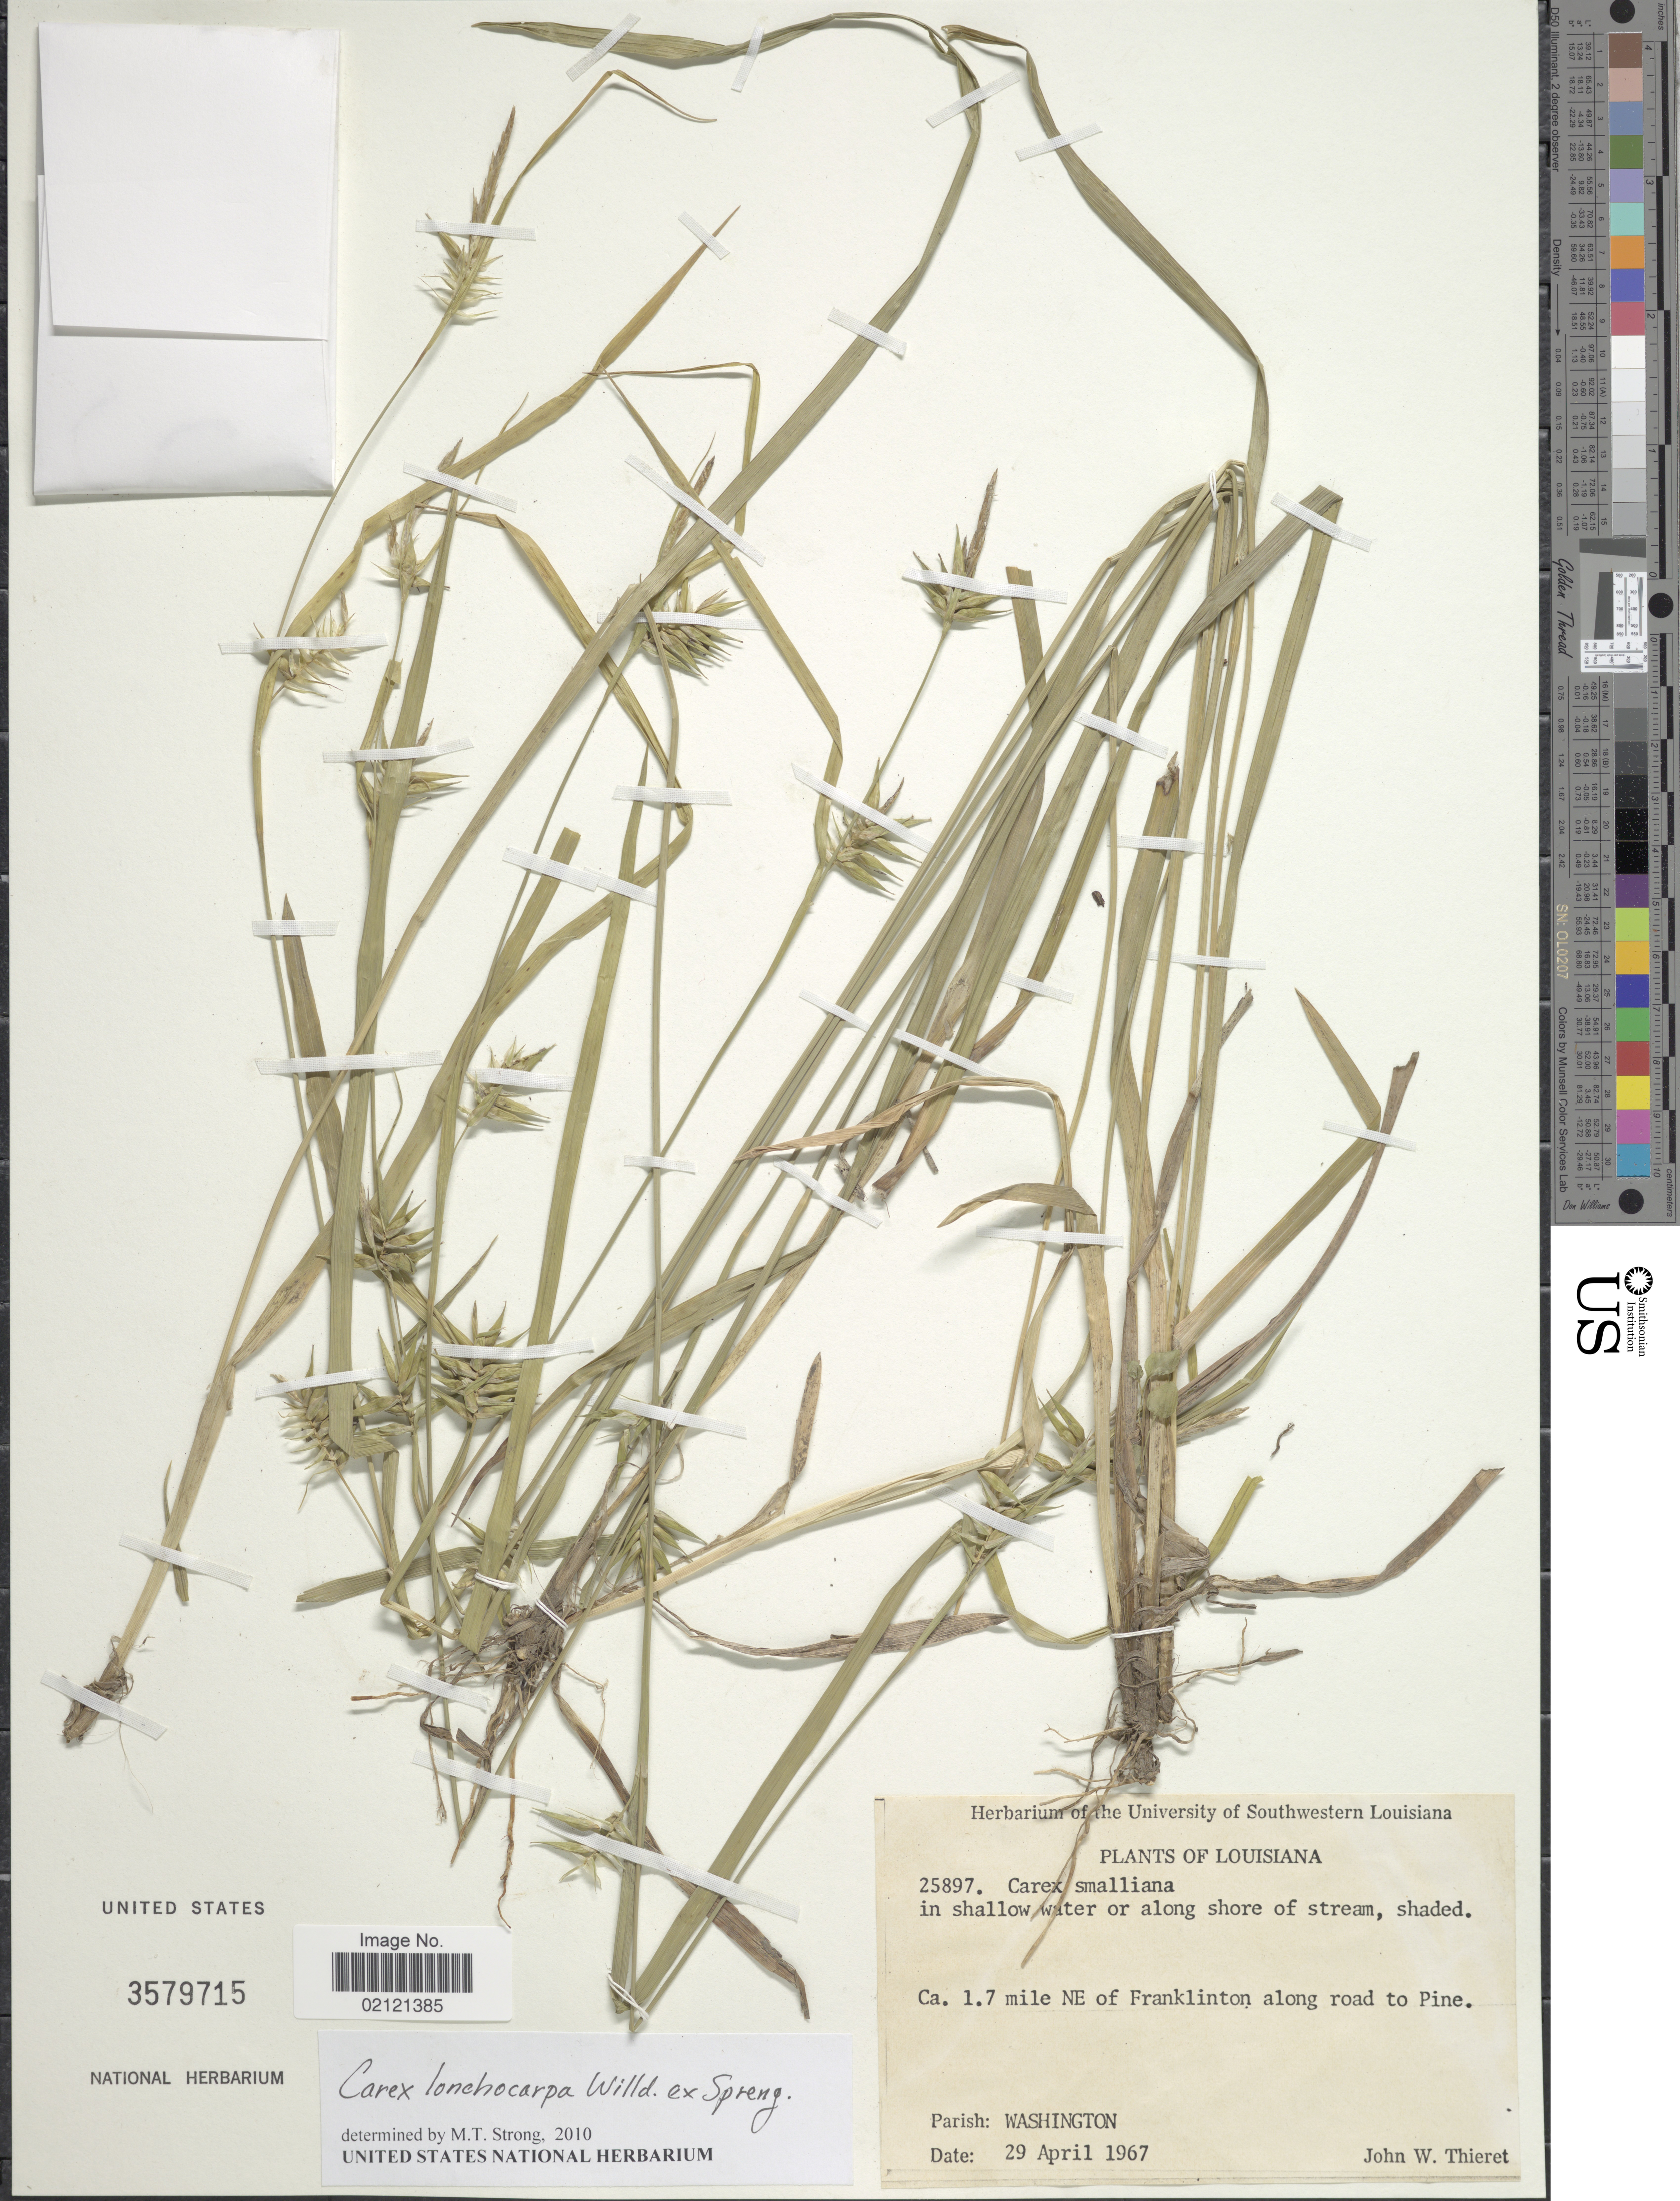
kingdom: Plantae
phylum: Tracheophyta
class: Liliopsida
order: Poales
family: Cyperaceae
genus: Carex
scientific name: Carex lonchocarpa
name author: Willd. ex Spreng.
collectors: J. W. Thieret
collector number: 25897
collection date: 1967-04-29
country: United States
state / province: Louisiana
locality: Ca. 1.7 mile NE of Franklin along road to Pine, Parish: Washington.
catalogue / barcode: US 3579715